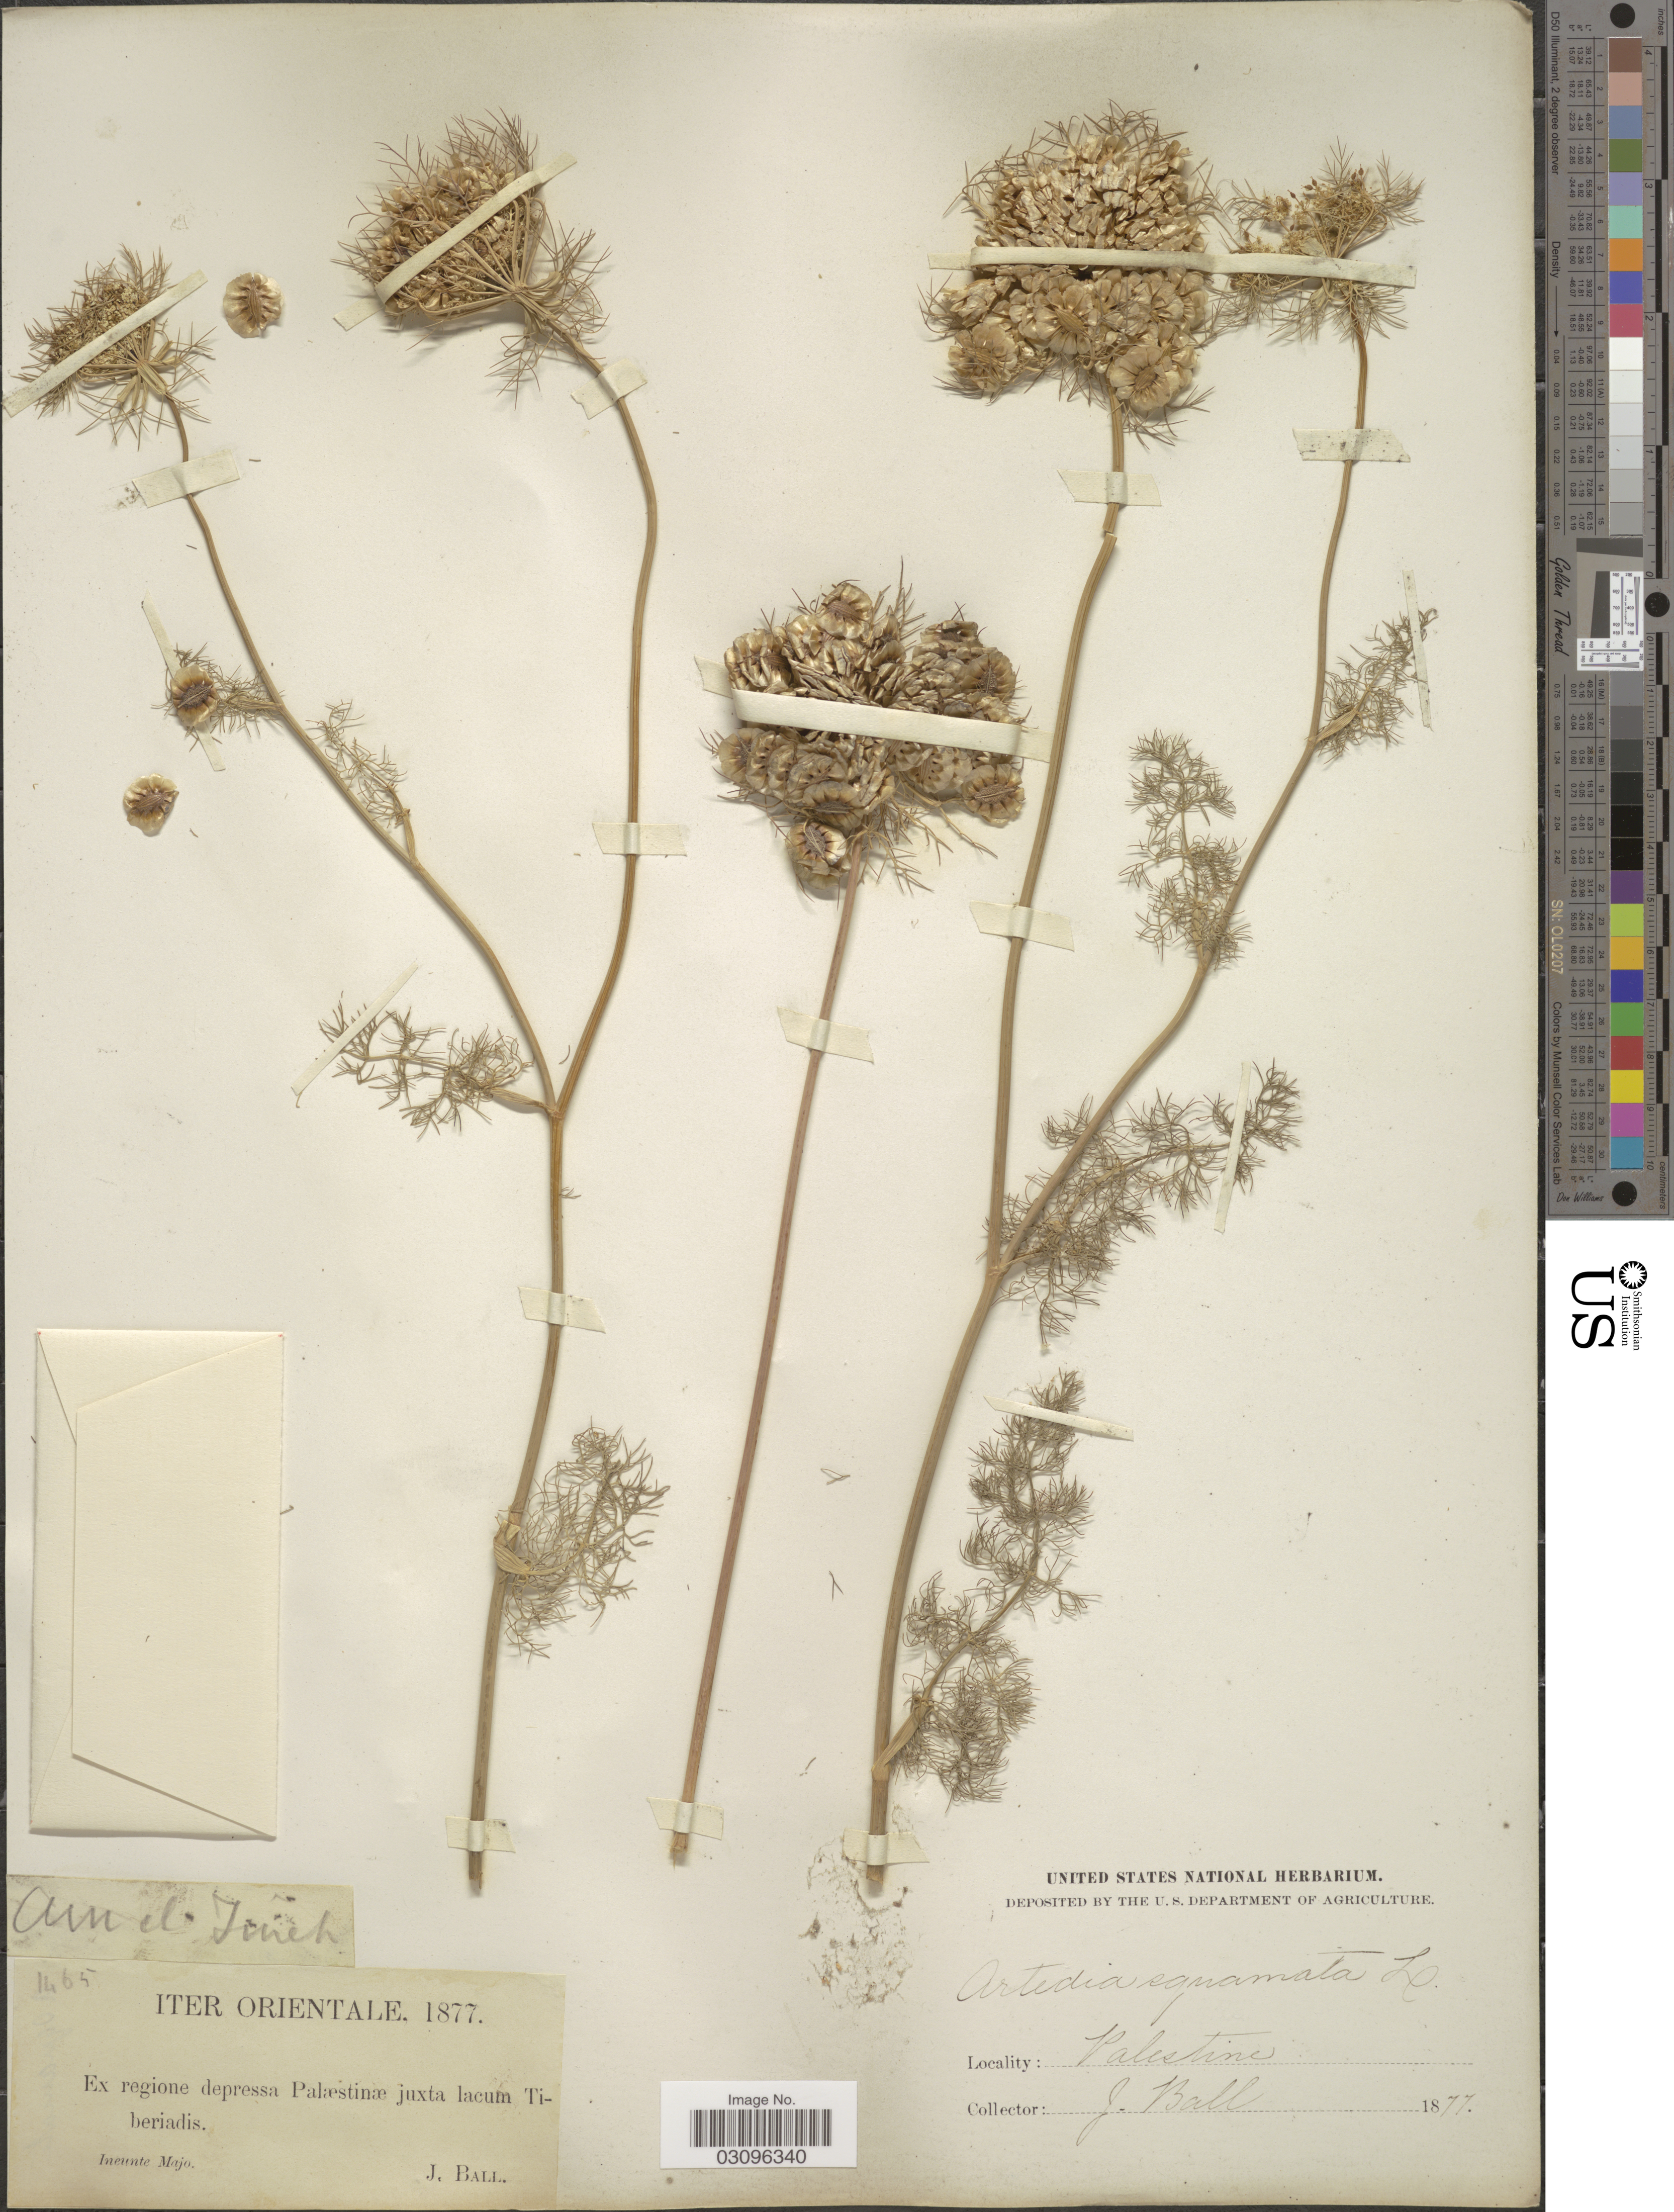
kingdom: Plantae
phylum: Tracheophyta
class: Magnoliopsida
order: Apiales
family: Apiaceae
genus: Artedia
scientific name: Artedia squamata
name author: L.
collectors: J. Ball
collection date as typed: Ineunte Majo 1877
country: Israel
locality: Iter Orientale. Ex regione depressa Palæstinæ juxta Tiberiadis.